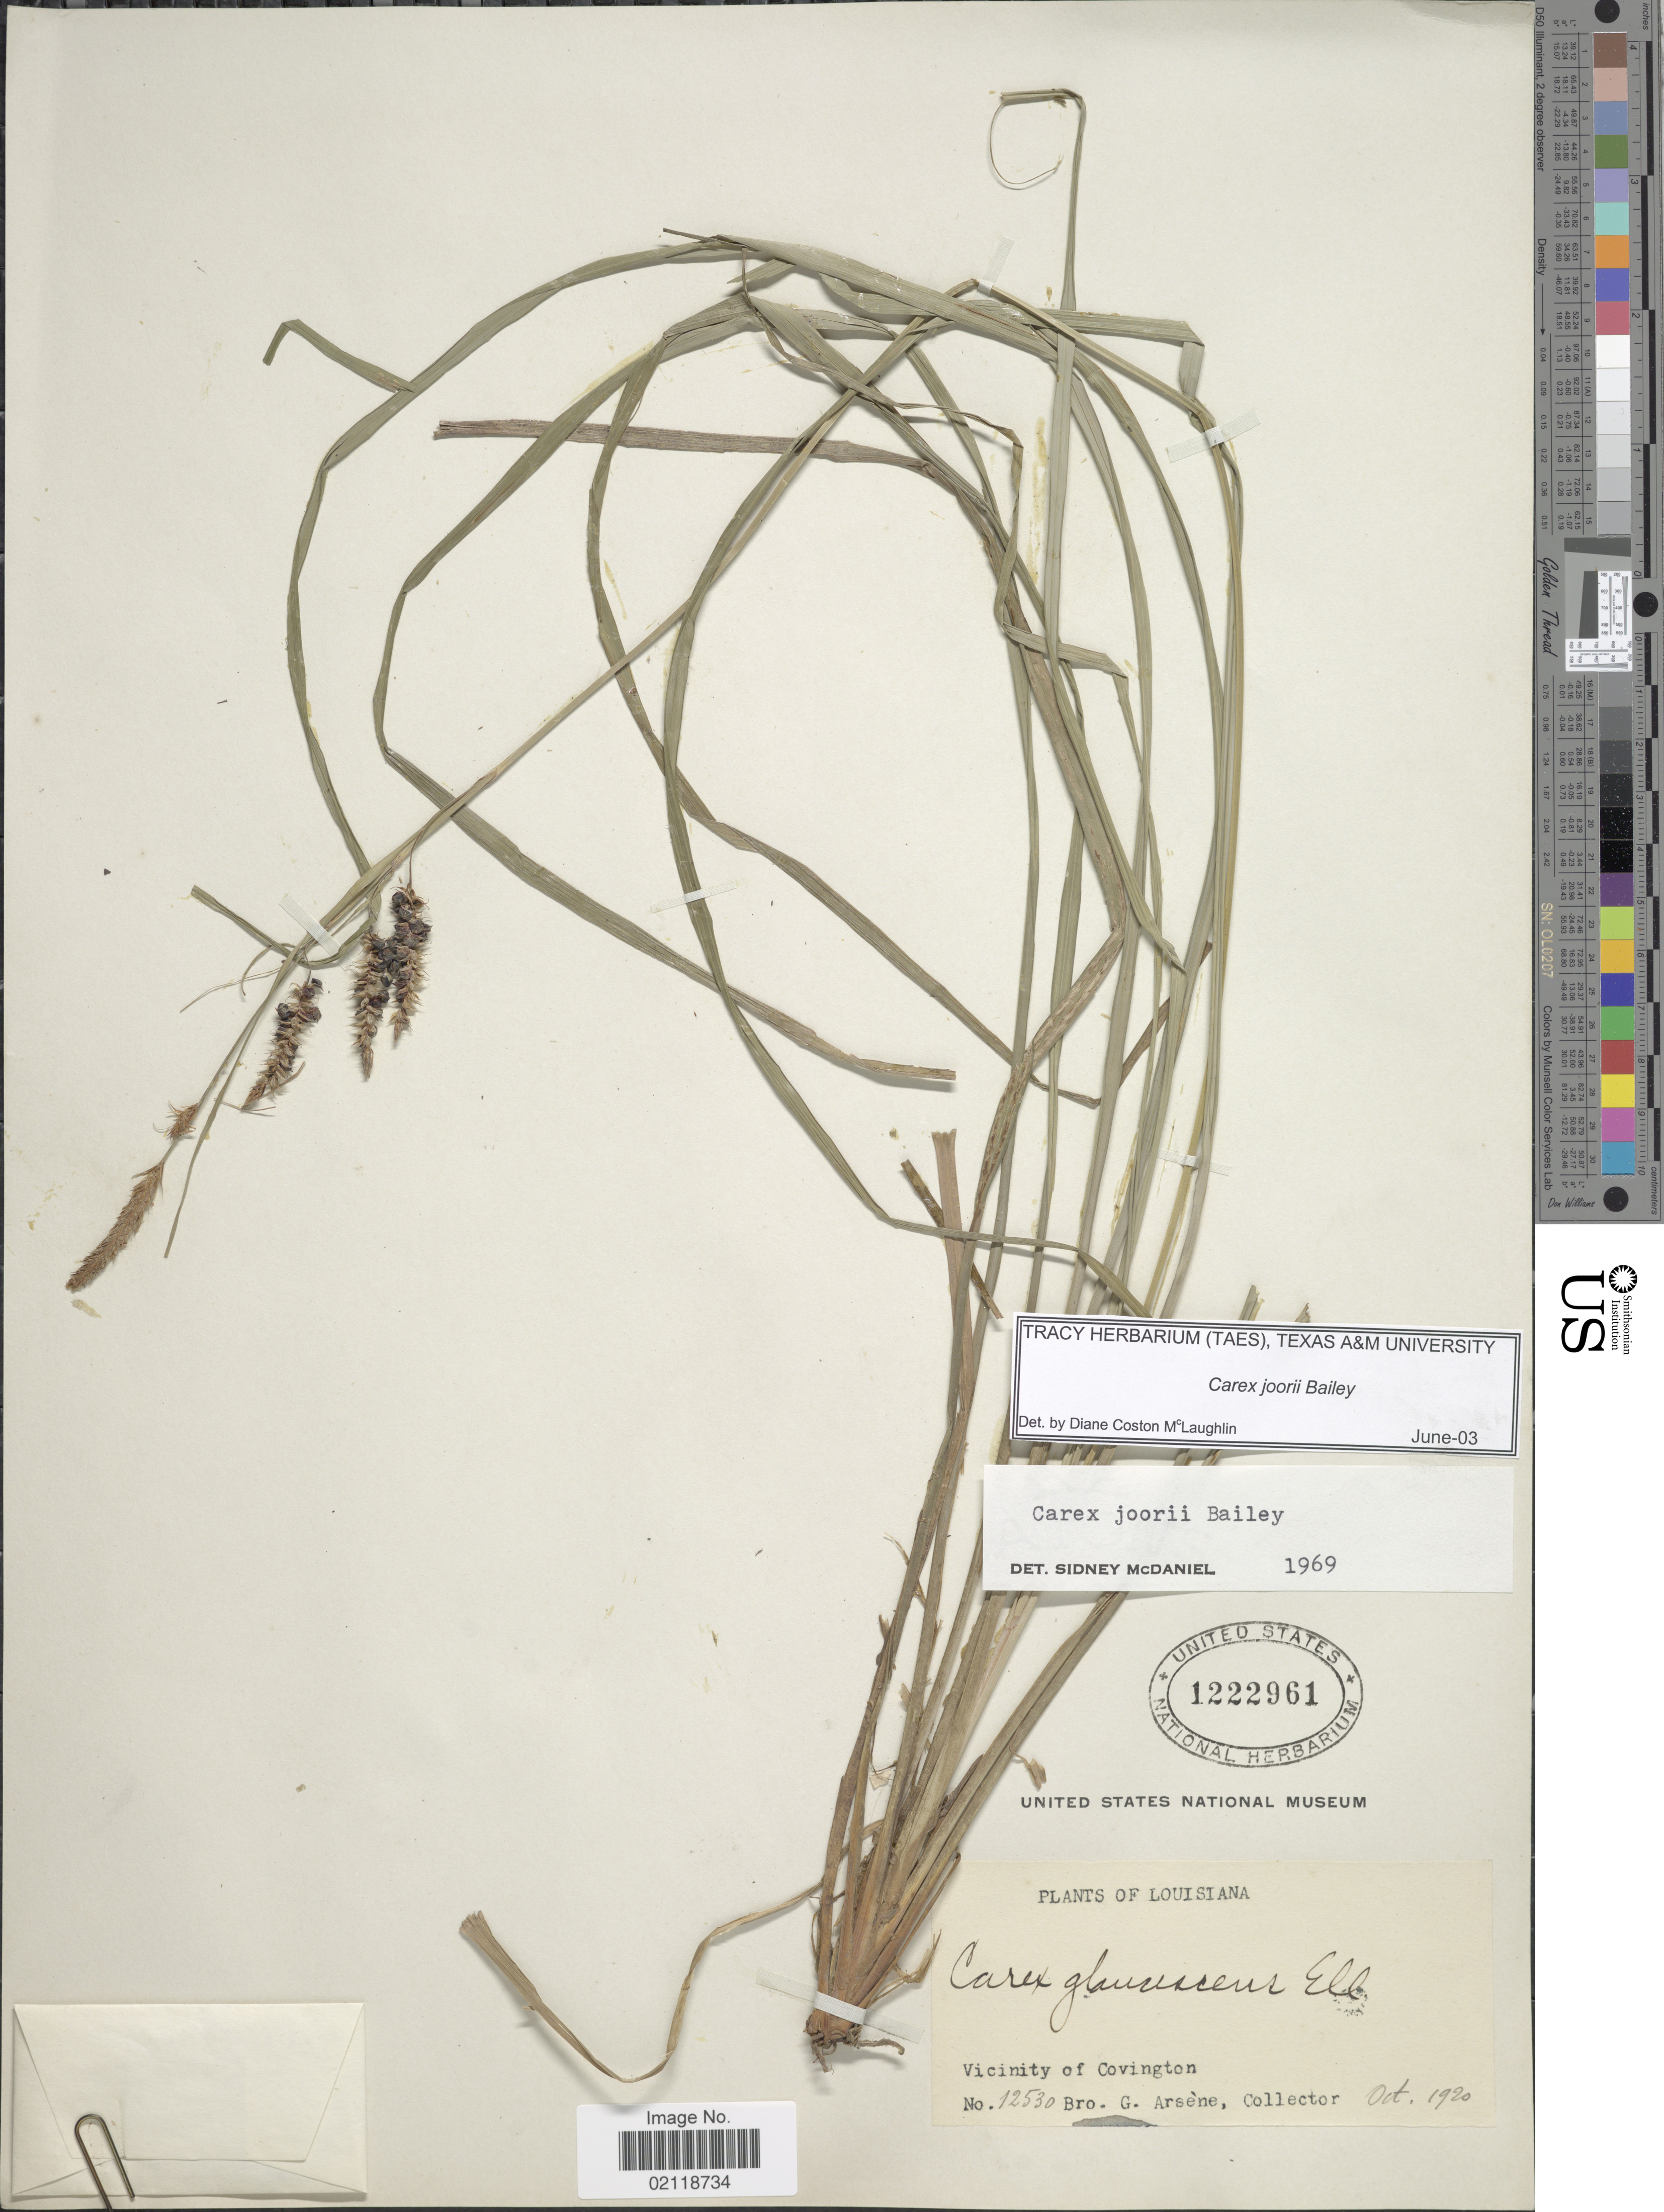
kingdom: Plantae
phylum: Tracheophyta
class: Liliopsida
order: Poales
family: Cyperaceae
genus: Carex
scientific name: Carex joorii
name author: L.H. Bailey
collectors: Bro. G. Arsène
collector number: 12530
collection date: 1920-10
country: United States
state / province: Louisiana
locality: Vicinity of Covington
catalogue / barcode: US 1222961